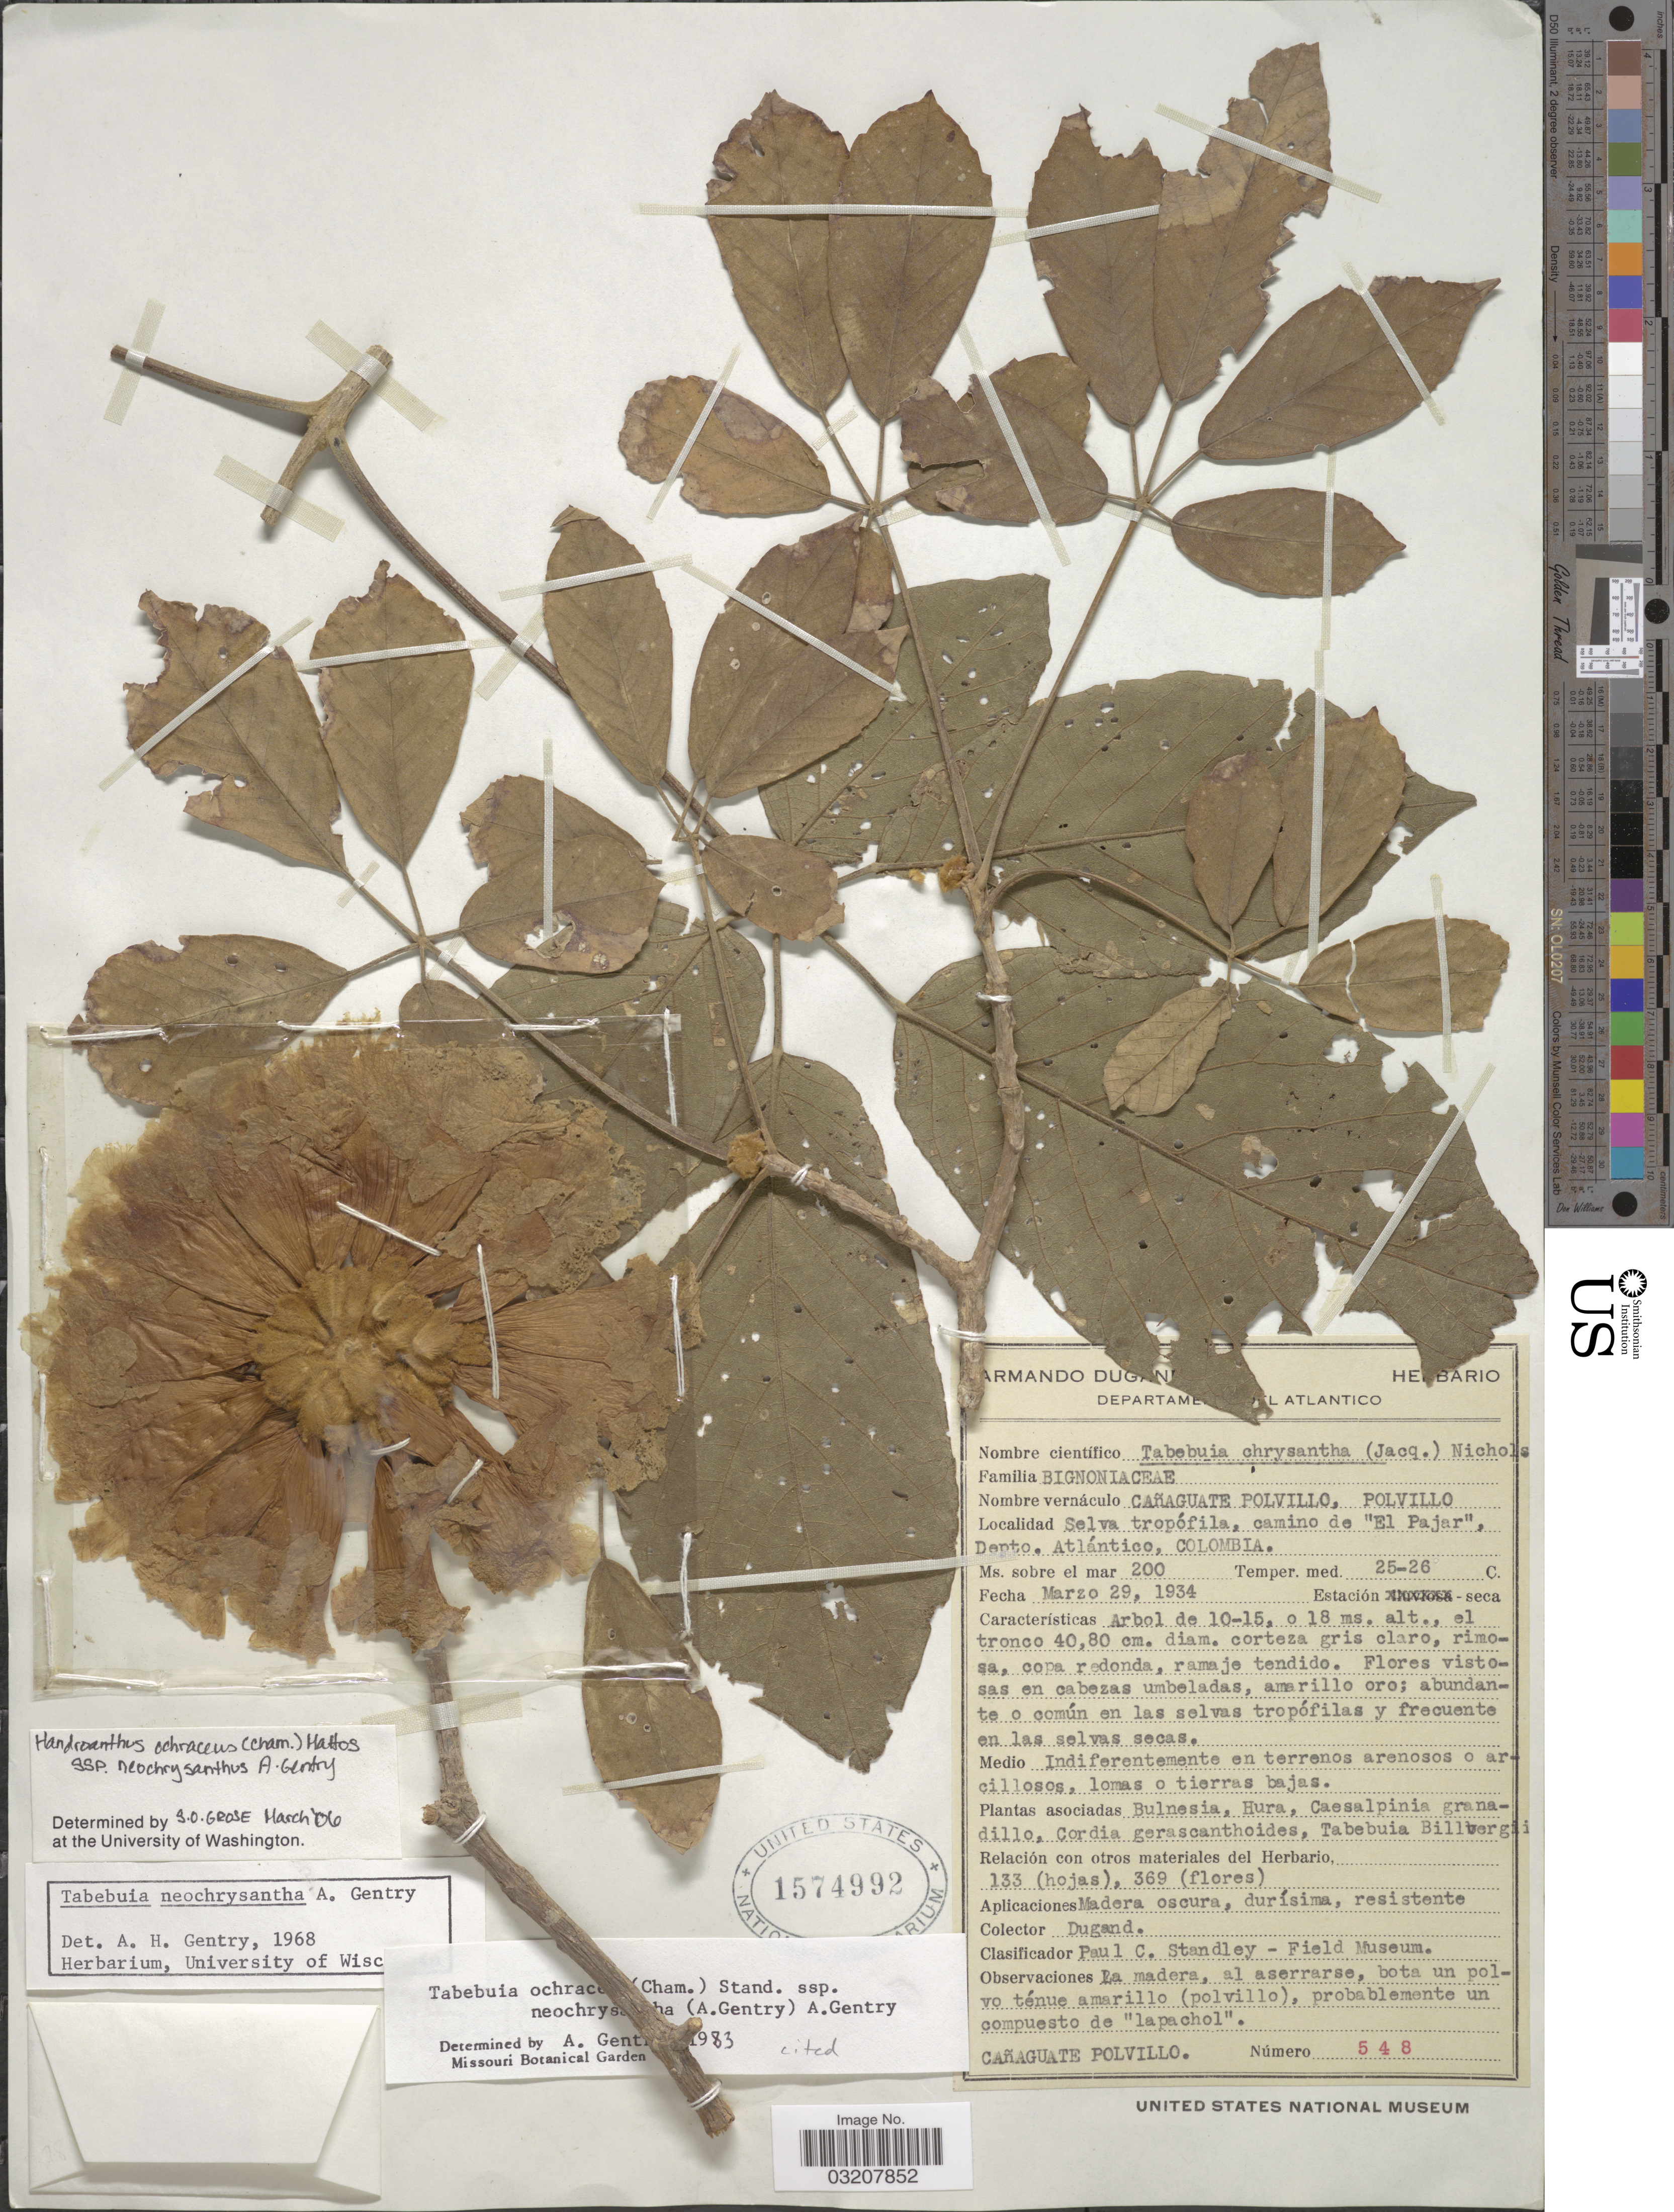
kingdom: Plantae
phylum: Tracheophyta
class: Magnoliopsida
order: Lamiales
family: Bignoniaceae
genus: Handroanthus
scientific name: Handroanthus ochraceus subsp. neochrysanthus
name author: (A.H. Gentry) S.O. Grose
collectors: A. Dugand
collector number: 548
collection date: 1934-03-29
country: Colombia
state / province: Atlántico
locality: Selva tropófolia, camino de "El Pajar", Depto. Atlántico.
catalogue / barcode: US 1574992